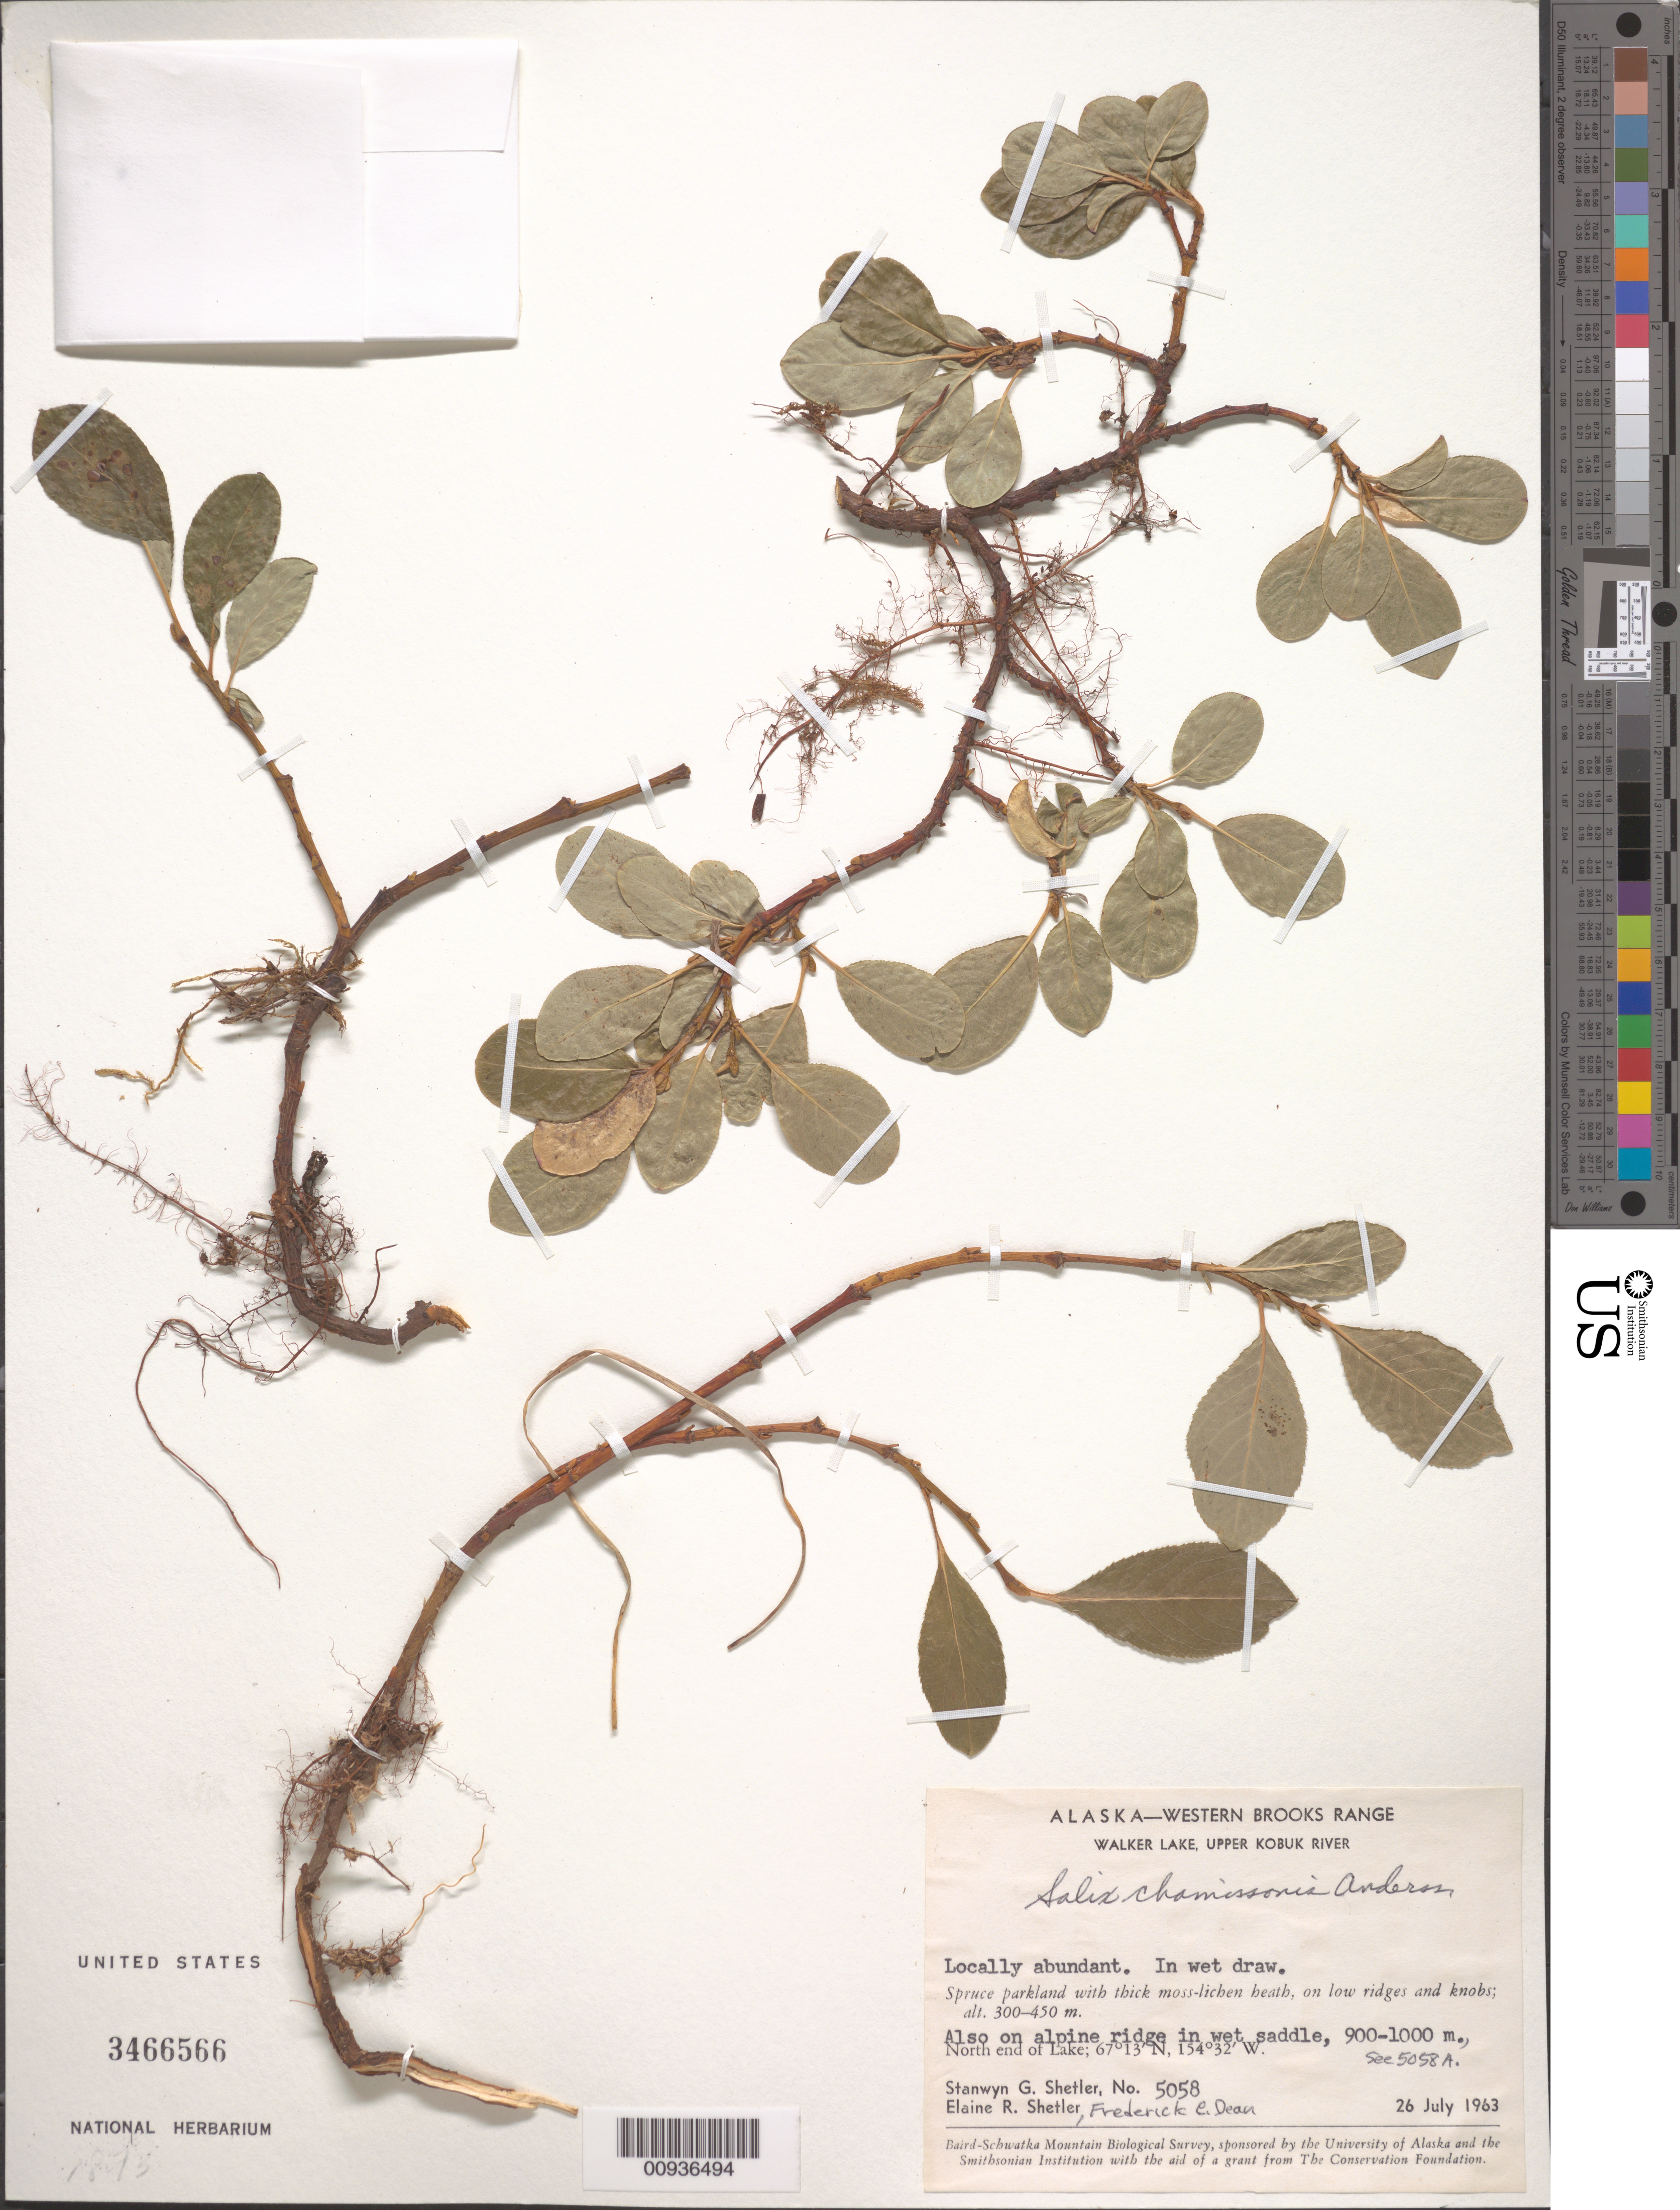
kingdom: Plantae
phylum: Tracheophyta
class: Magnoliopsida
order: Malpighiales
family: Salicaceae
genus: Salix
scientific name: Salix chamissonis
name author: Andersson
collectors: S. Shetler, E. R. Shetler & F. C. Dean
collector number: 5058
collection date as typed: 26 Jul 1963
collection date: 1963-07-26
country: United States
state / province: Alaska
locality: North end of Walker Lake. Western Brooks Range, Upper Kobuk River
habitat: Spruce parkland with thick moss-lichen heath, on low ridges and knobs. In wet draw. Also on alpine ridge in wet saddle, 900-1000 m., see 5058A.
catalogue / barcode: US 3466566